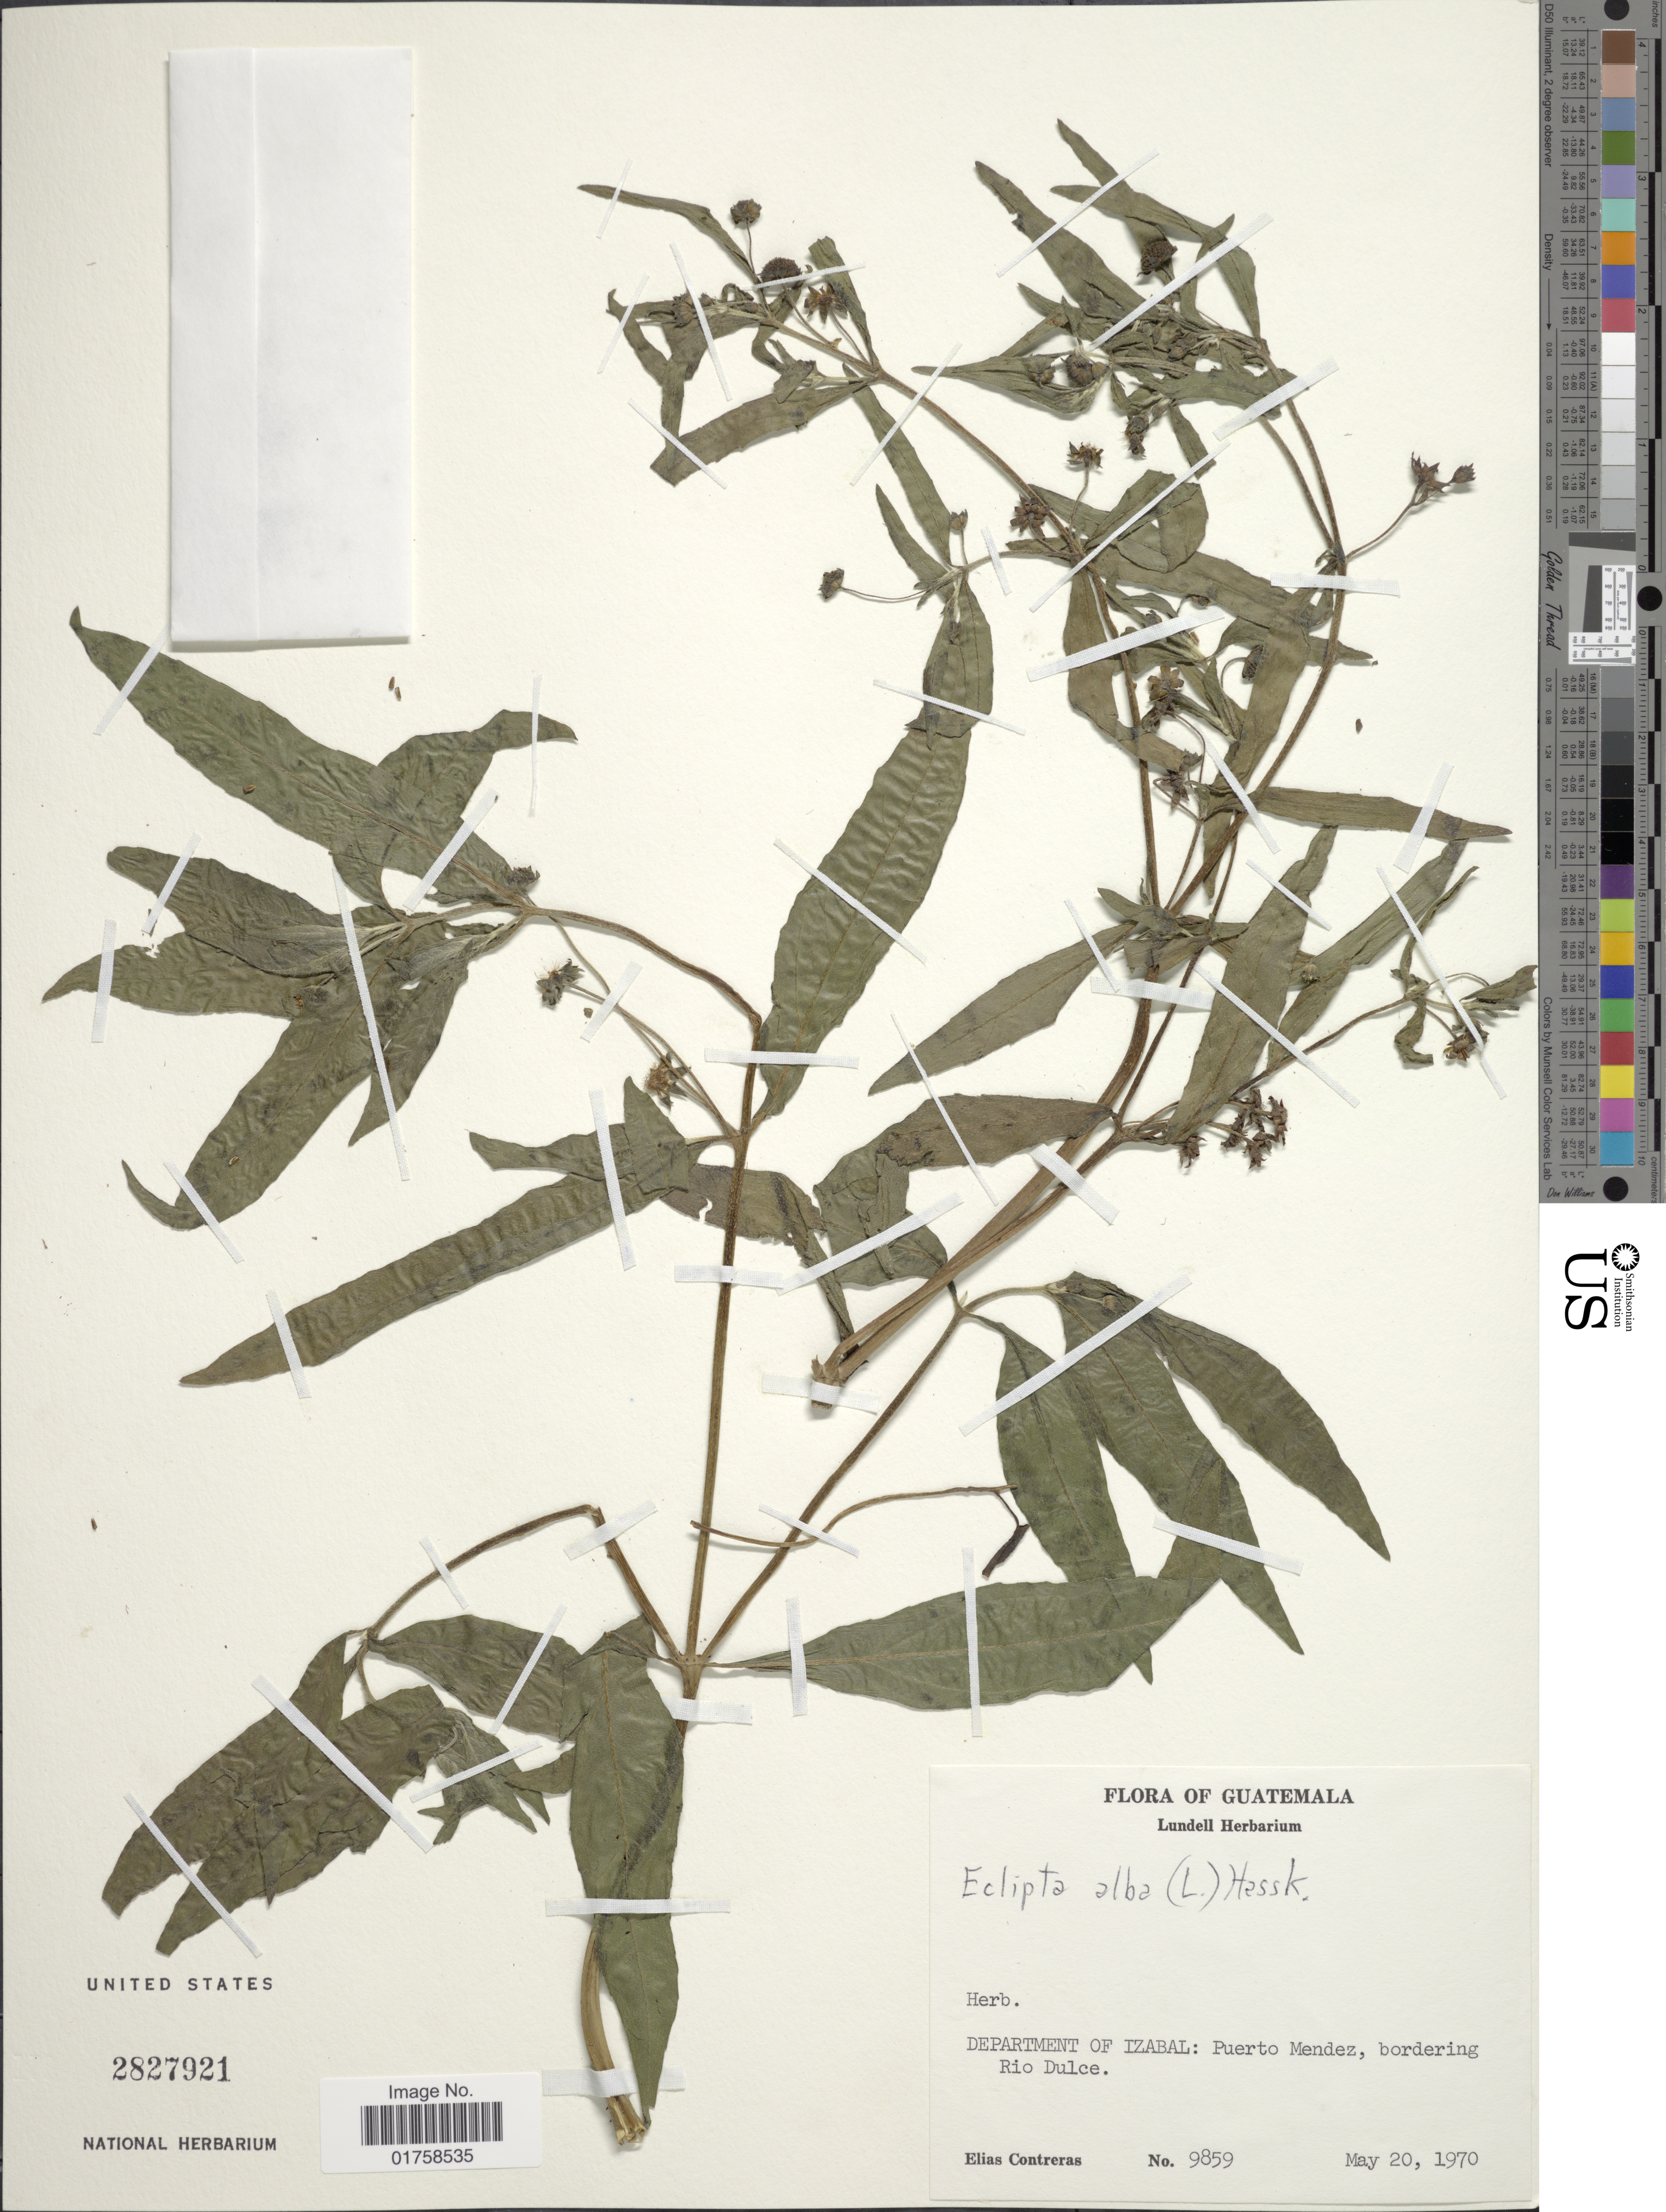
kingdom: Plantae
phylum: Tracheophyta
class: Magnoliopsida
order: Asterales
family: Asteraceae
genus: Eclipta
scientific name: Eclipta alba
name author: (L.) Hassk.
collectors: E. Contreras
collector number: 9859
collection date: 1970-05-20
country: Guatemala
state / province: Izabal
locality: Guatemala. Department of Izabal: Puierto Mendez, bordering Rio Dulce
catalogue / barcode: US 2827921